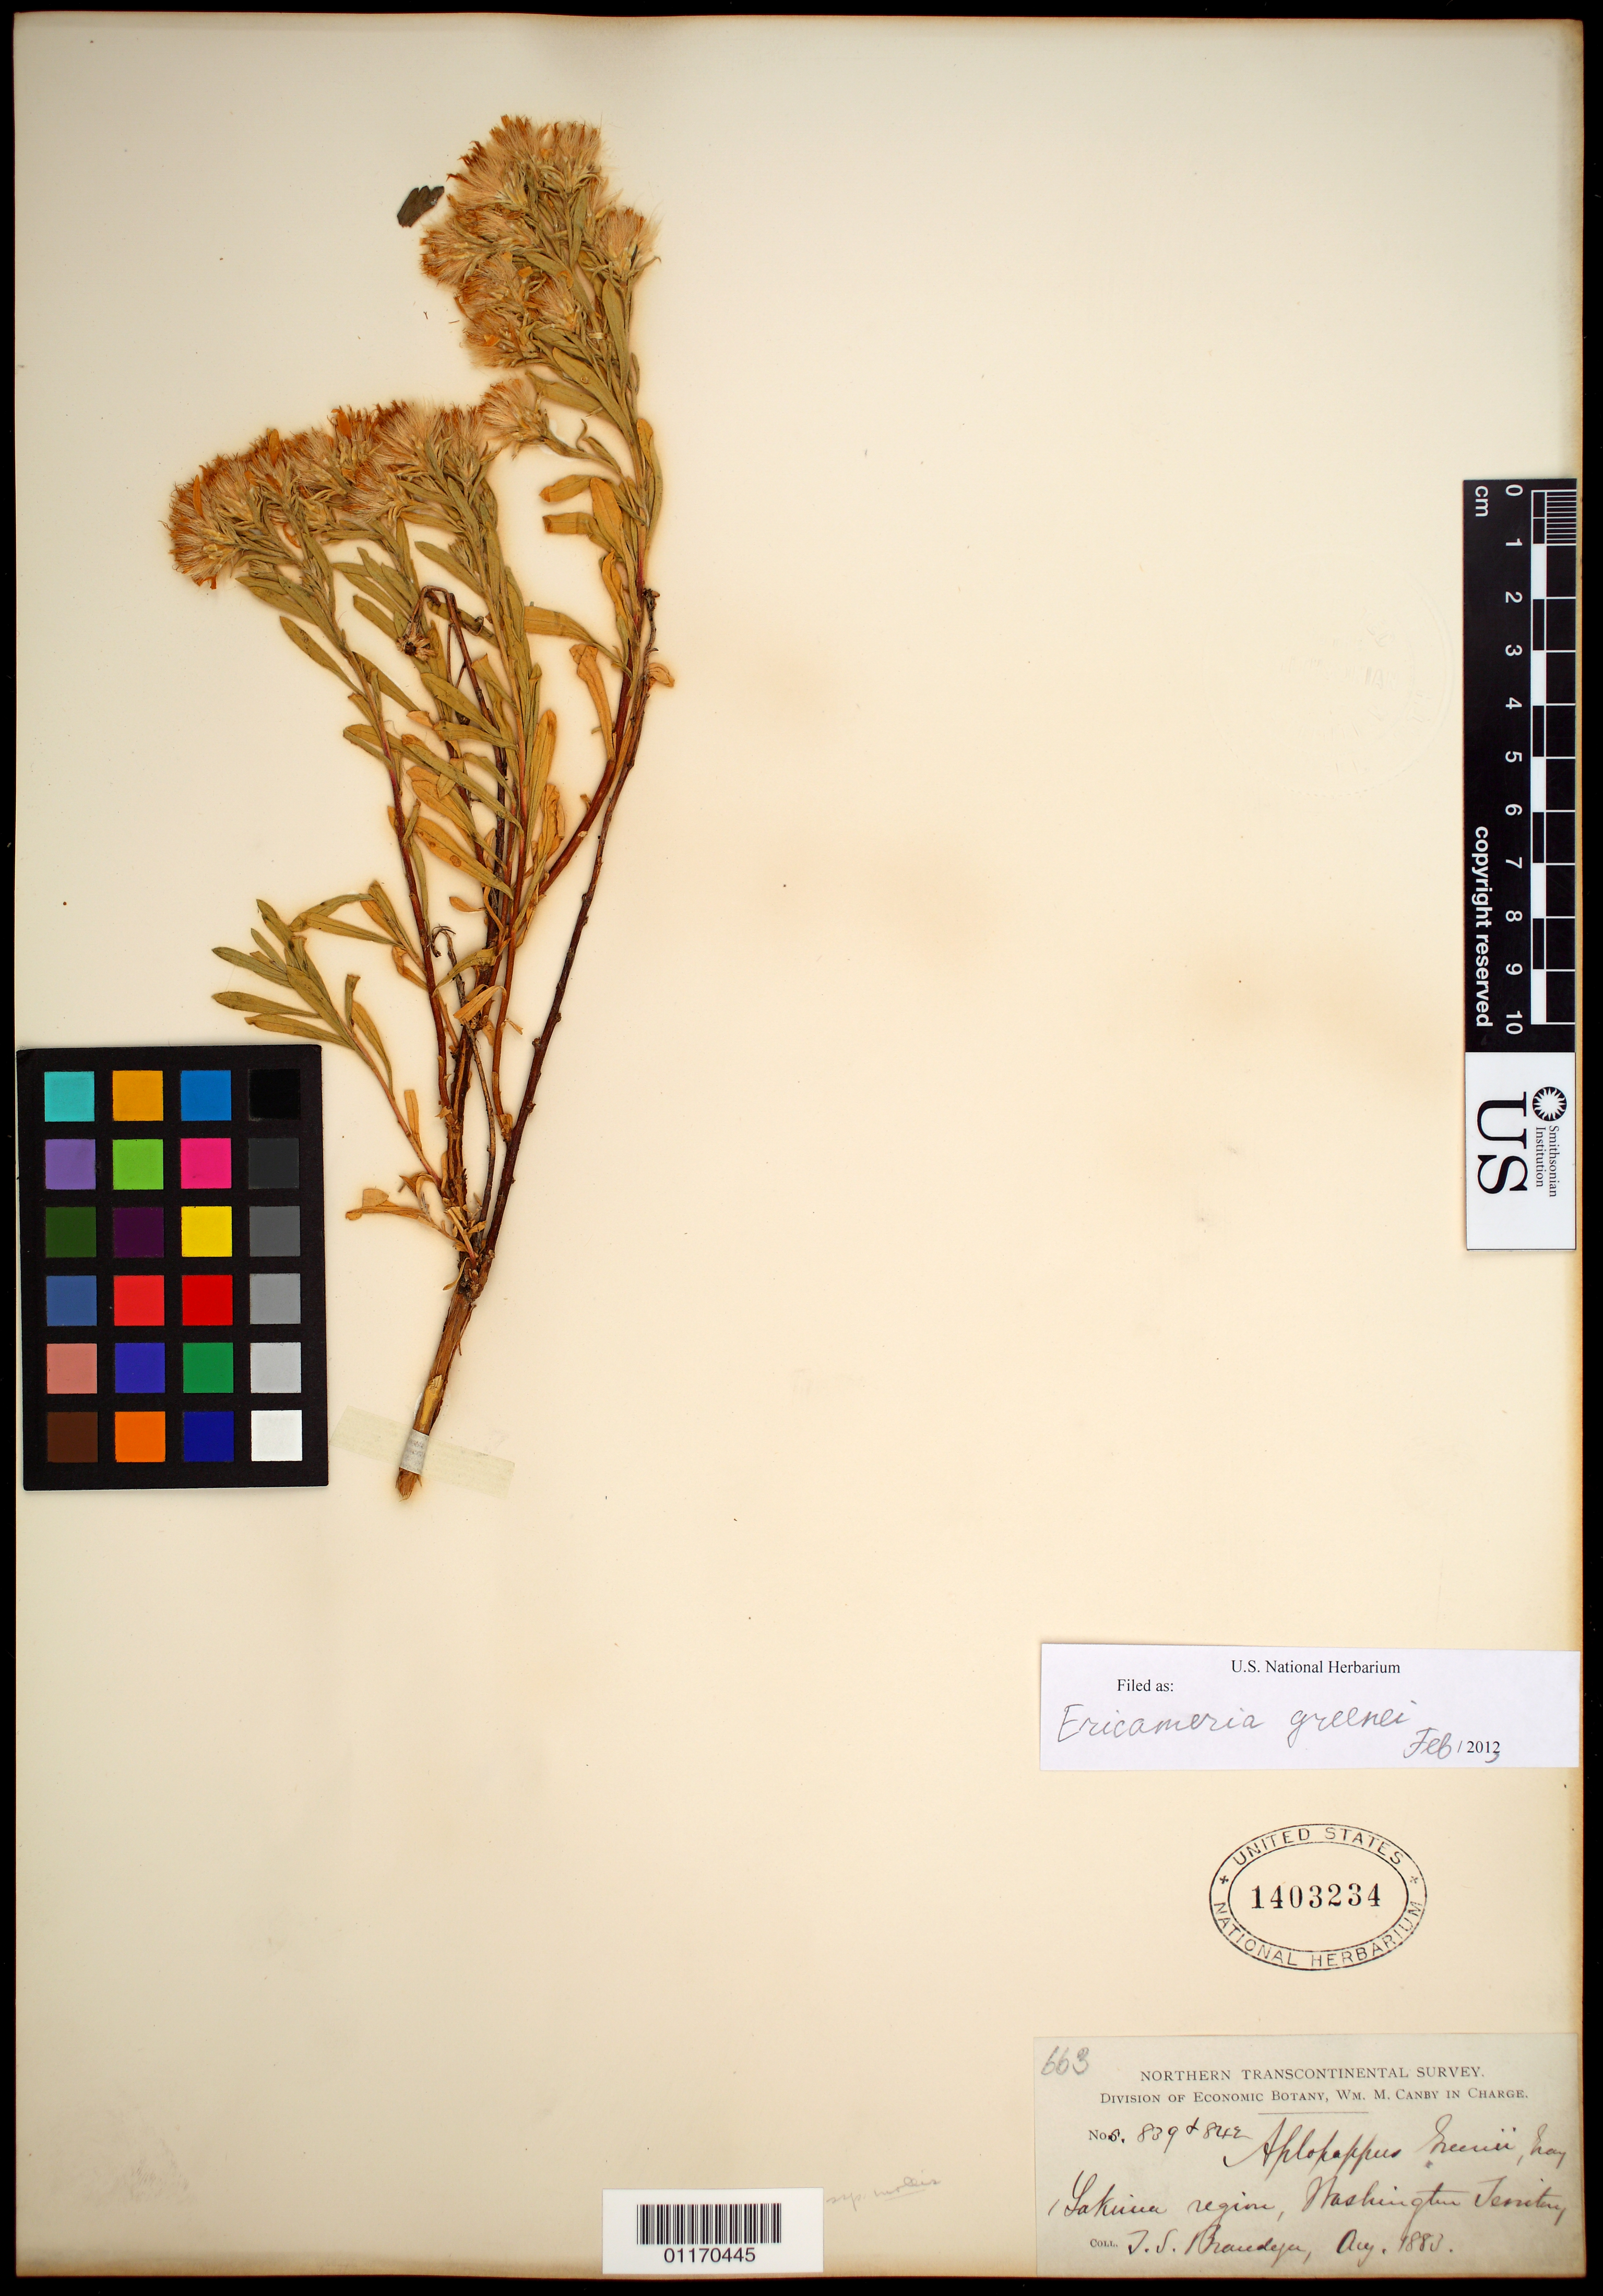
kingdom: Plantae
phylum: Tracheophyta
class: Magnoliopsida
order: Asterales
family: Asteraceae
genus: Ericameria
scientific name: Ericameria greenei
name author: (A. Gray) G.L. Nesom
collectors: T. S. Brandegee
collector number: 839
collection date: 1883-08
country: United States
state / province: Washington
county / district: Yakima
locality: Yakima Region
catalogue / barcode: US 1403234